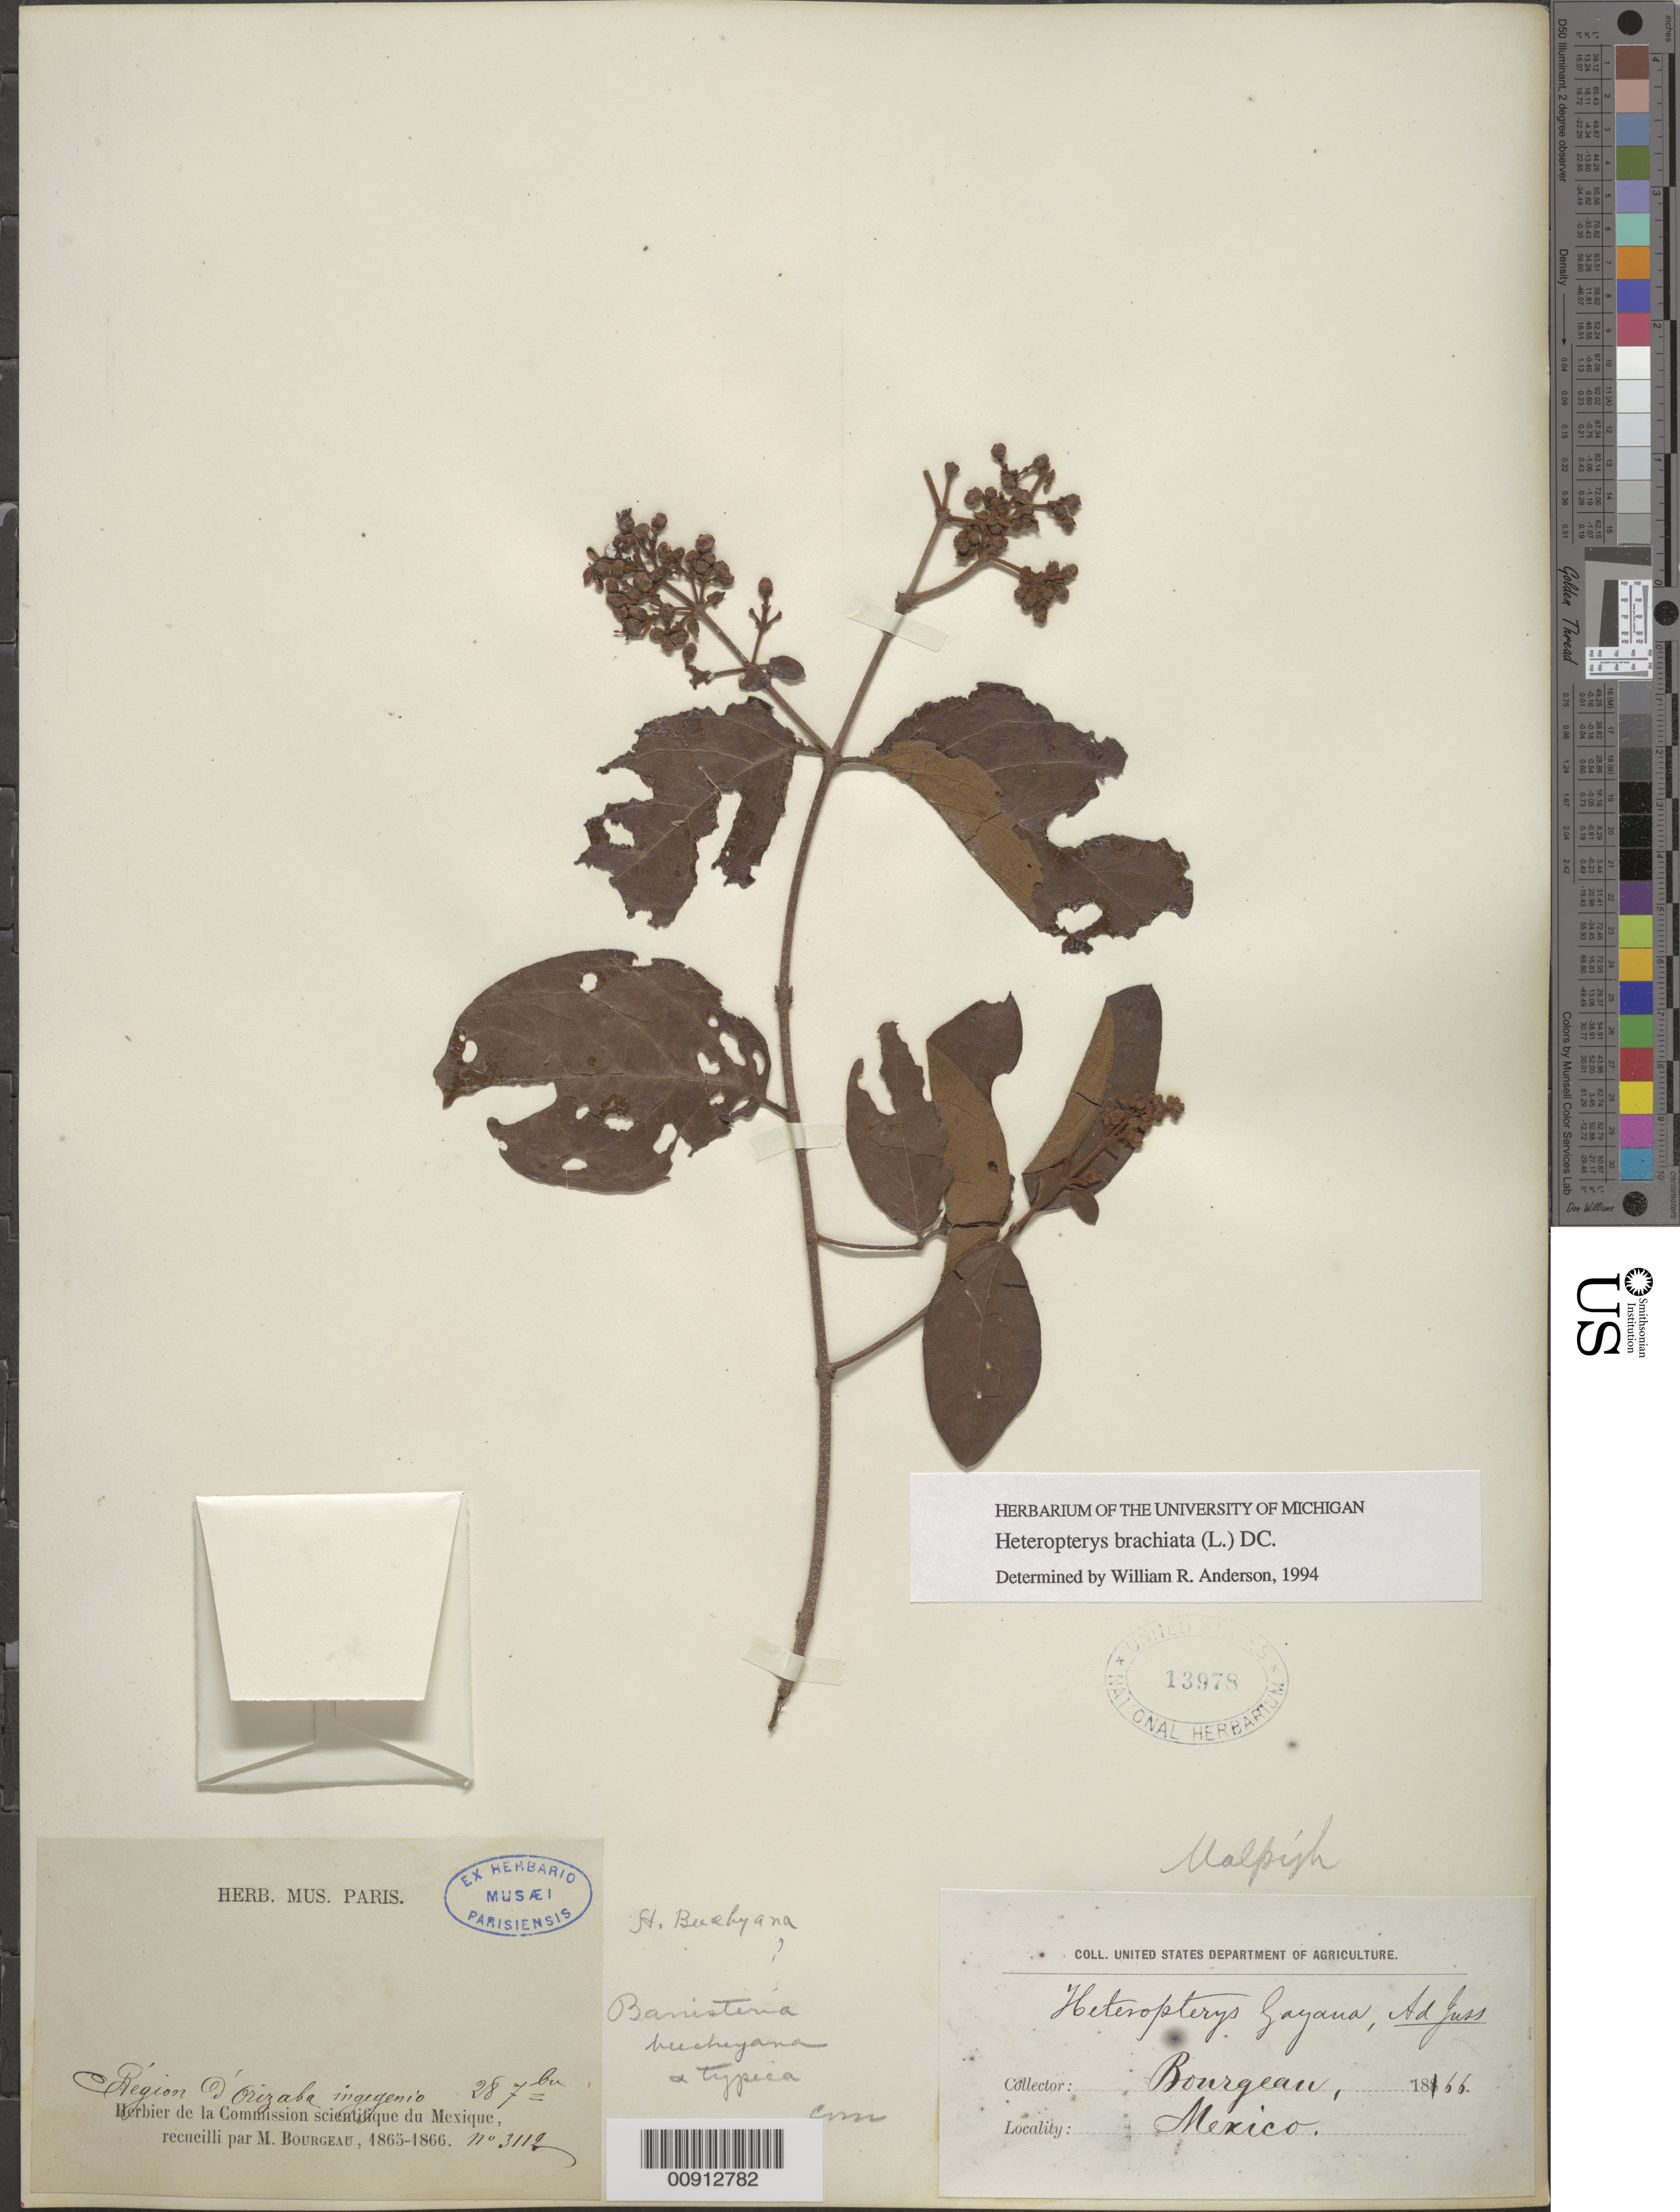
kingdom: Plantae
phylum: Tracheophyta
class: Magnoliopsida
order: Malpighiales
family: Malpighiaceae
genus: Heteropterys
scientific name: Heteropterys brachiata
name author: (L.) DC.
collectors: E. Bourgeau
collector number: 3112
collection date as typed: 28 Sep 1866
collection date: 1866-09-28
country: Mexico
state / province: Veracruz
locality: Region D'Orizaba ingegenio [sic].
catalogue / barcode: US 13978